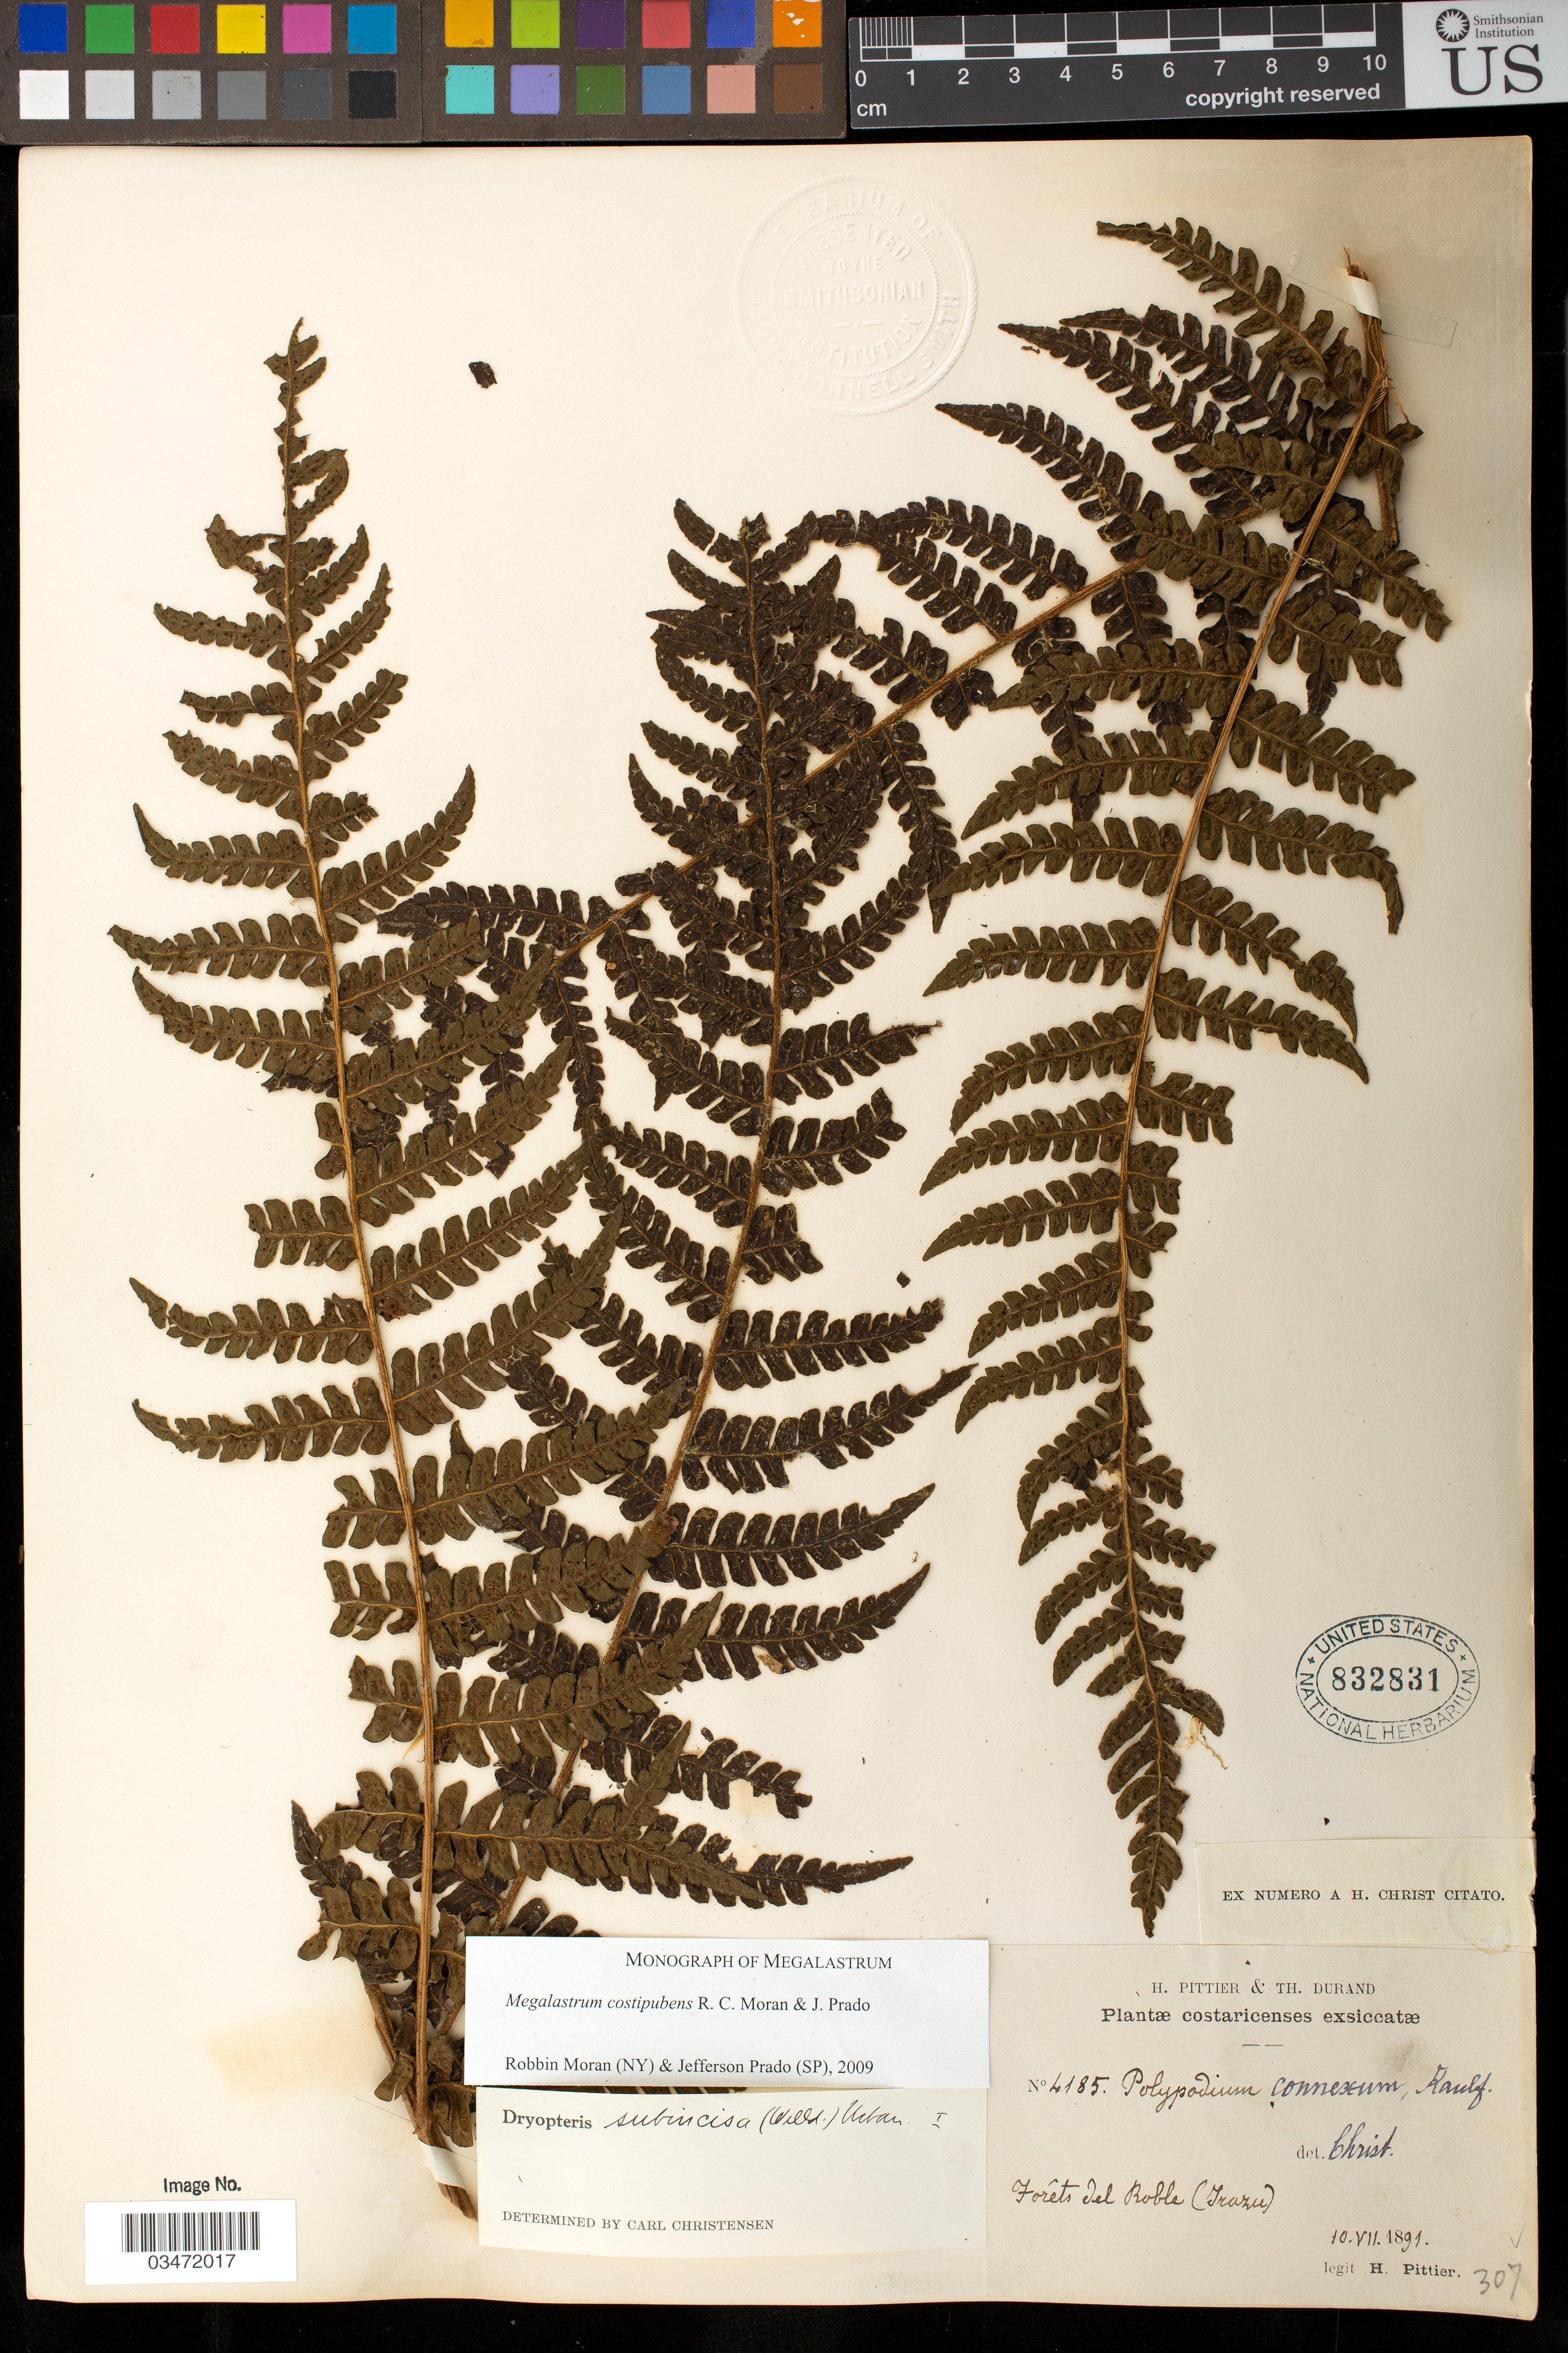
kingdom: Plantae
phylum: Tracheophyta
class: Polypodiopsida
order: Polypodiales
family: Dryopteridaceae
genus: Megalastrum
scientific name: Megalastrum costipubens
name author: R.C. Moran & J. Prado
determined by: Moran, R. C.; Prado, J.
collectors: H. F. Pittier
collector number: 4185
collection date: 1891-07-10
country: Costa Rica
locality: Roble (Trazu)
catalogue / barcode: US 832831